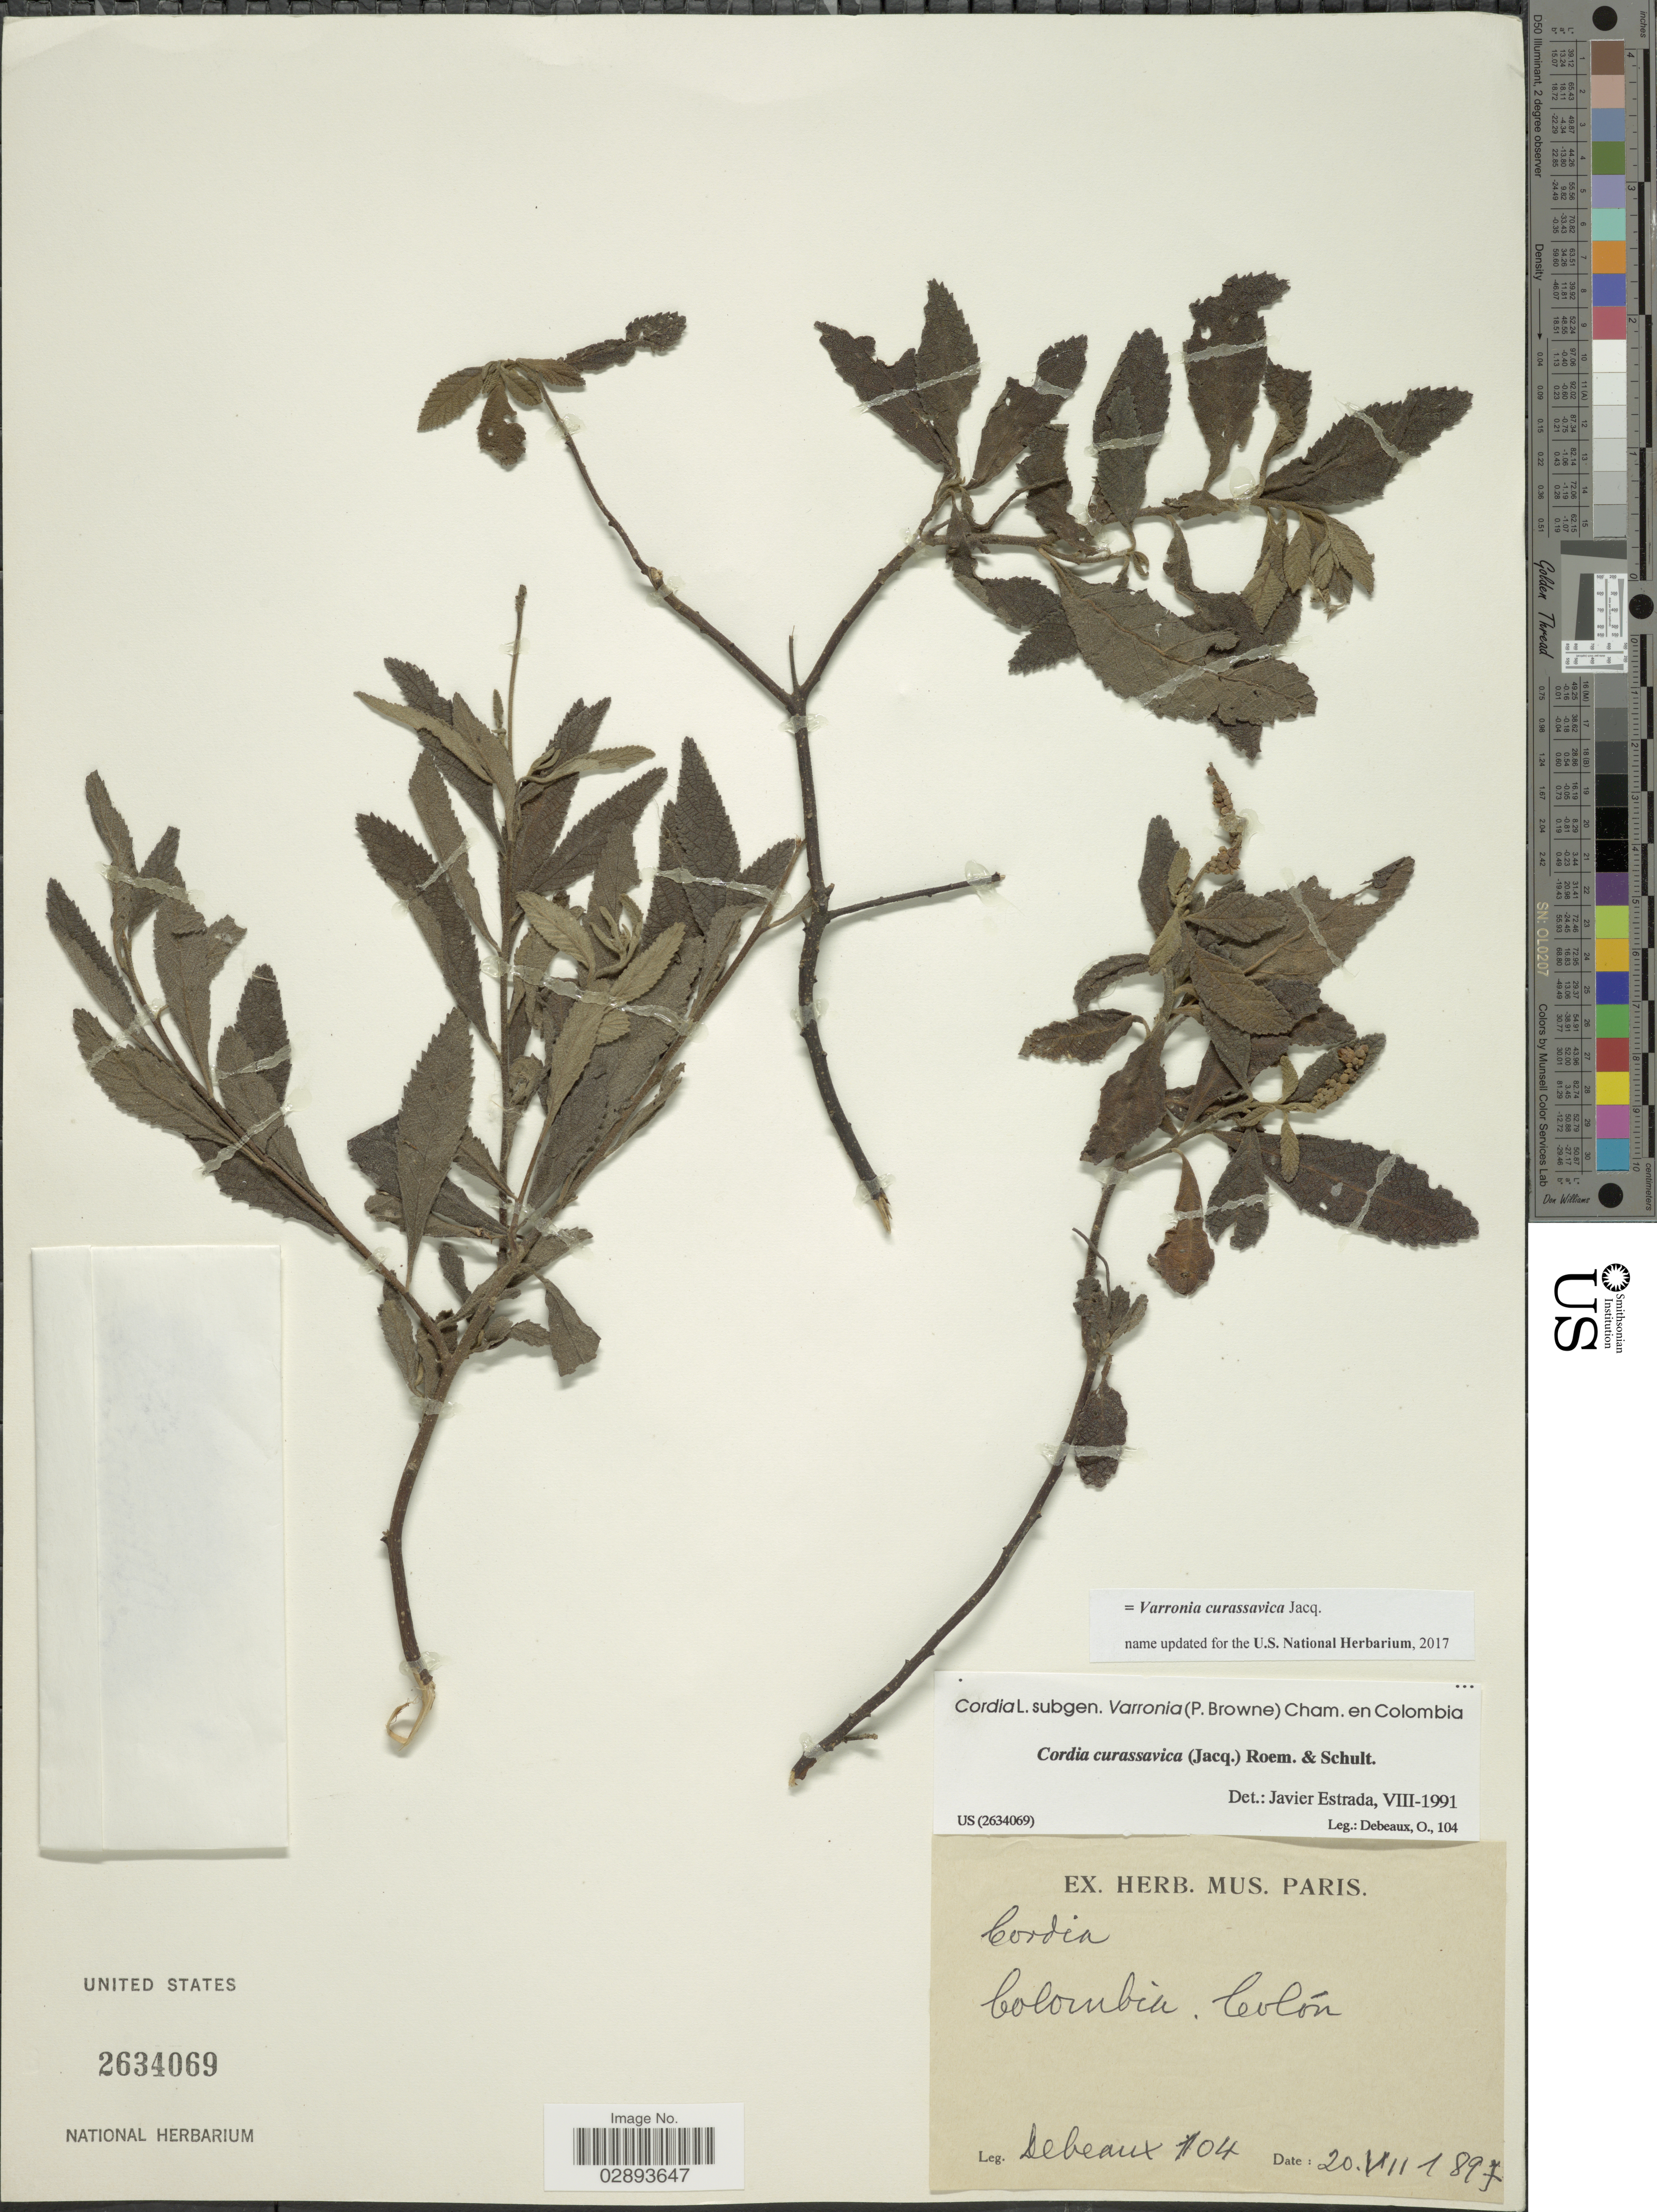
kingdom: Plantae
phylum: Tracheophyta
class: Magnoliopsida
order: Boraginales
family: Cordiaceae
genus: Varronia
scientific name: Varronia curassavica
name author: Jacq.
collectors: -. Debeaux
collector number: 104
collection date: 1897-07-20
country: Colombia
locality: Colón.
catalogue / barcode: US 2634069